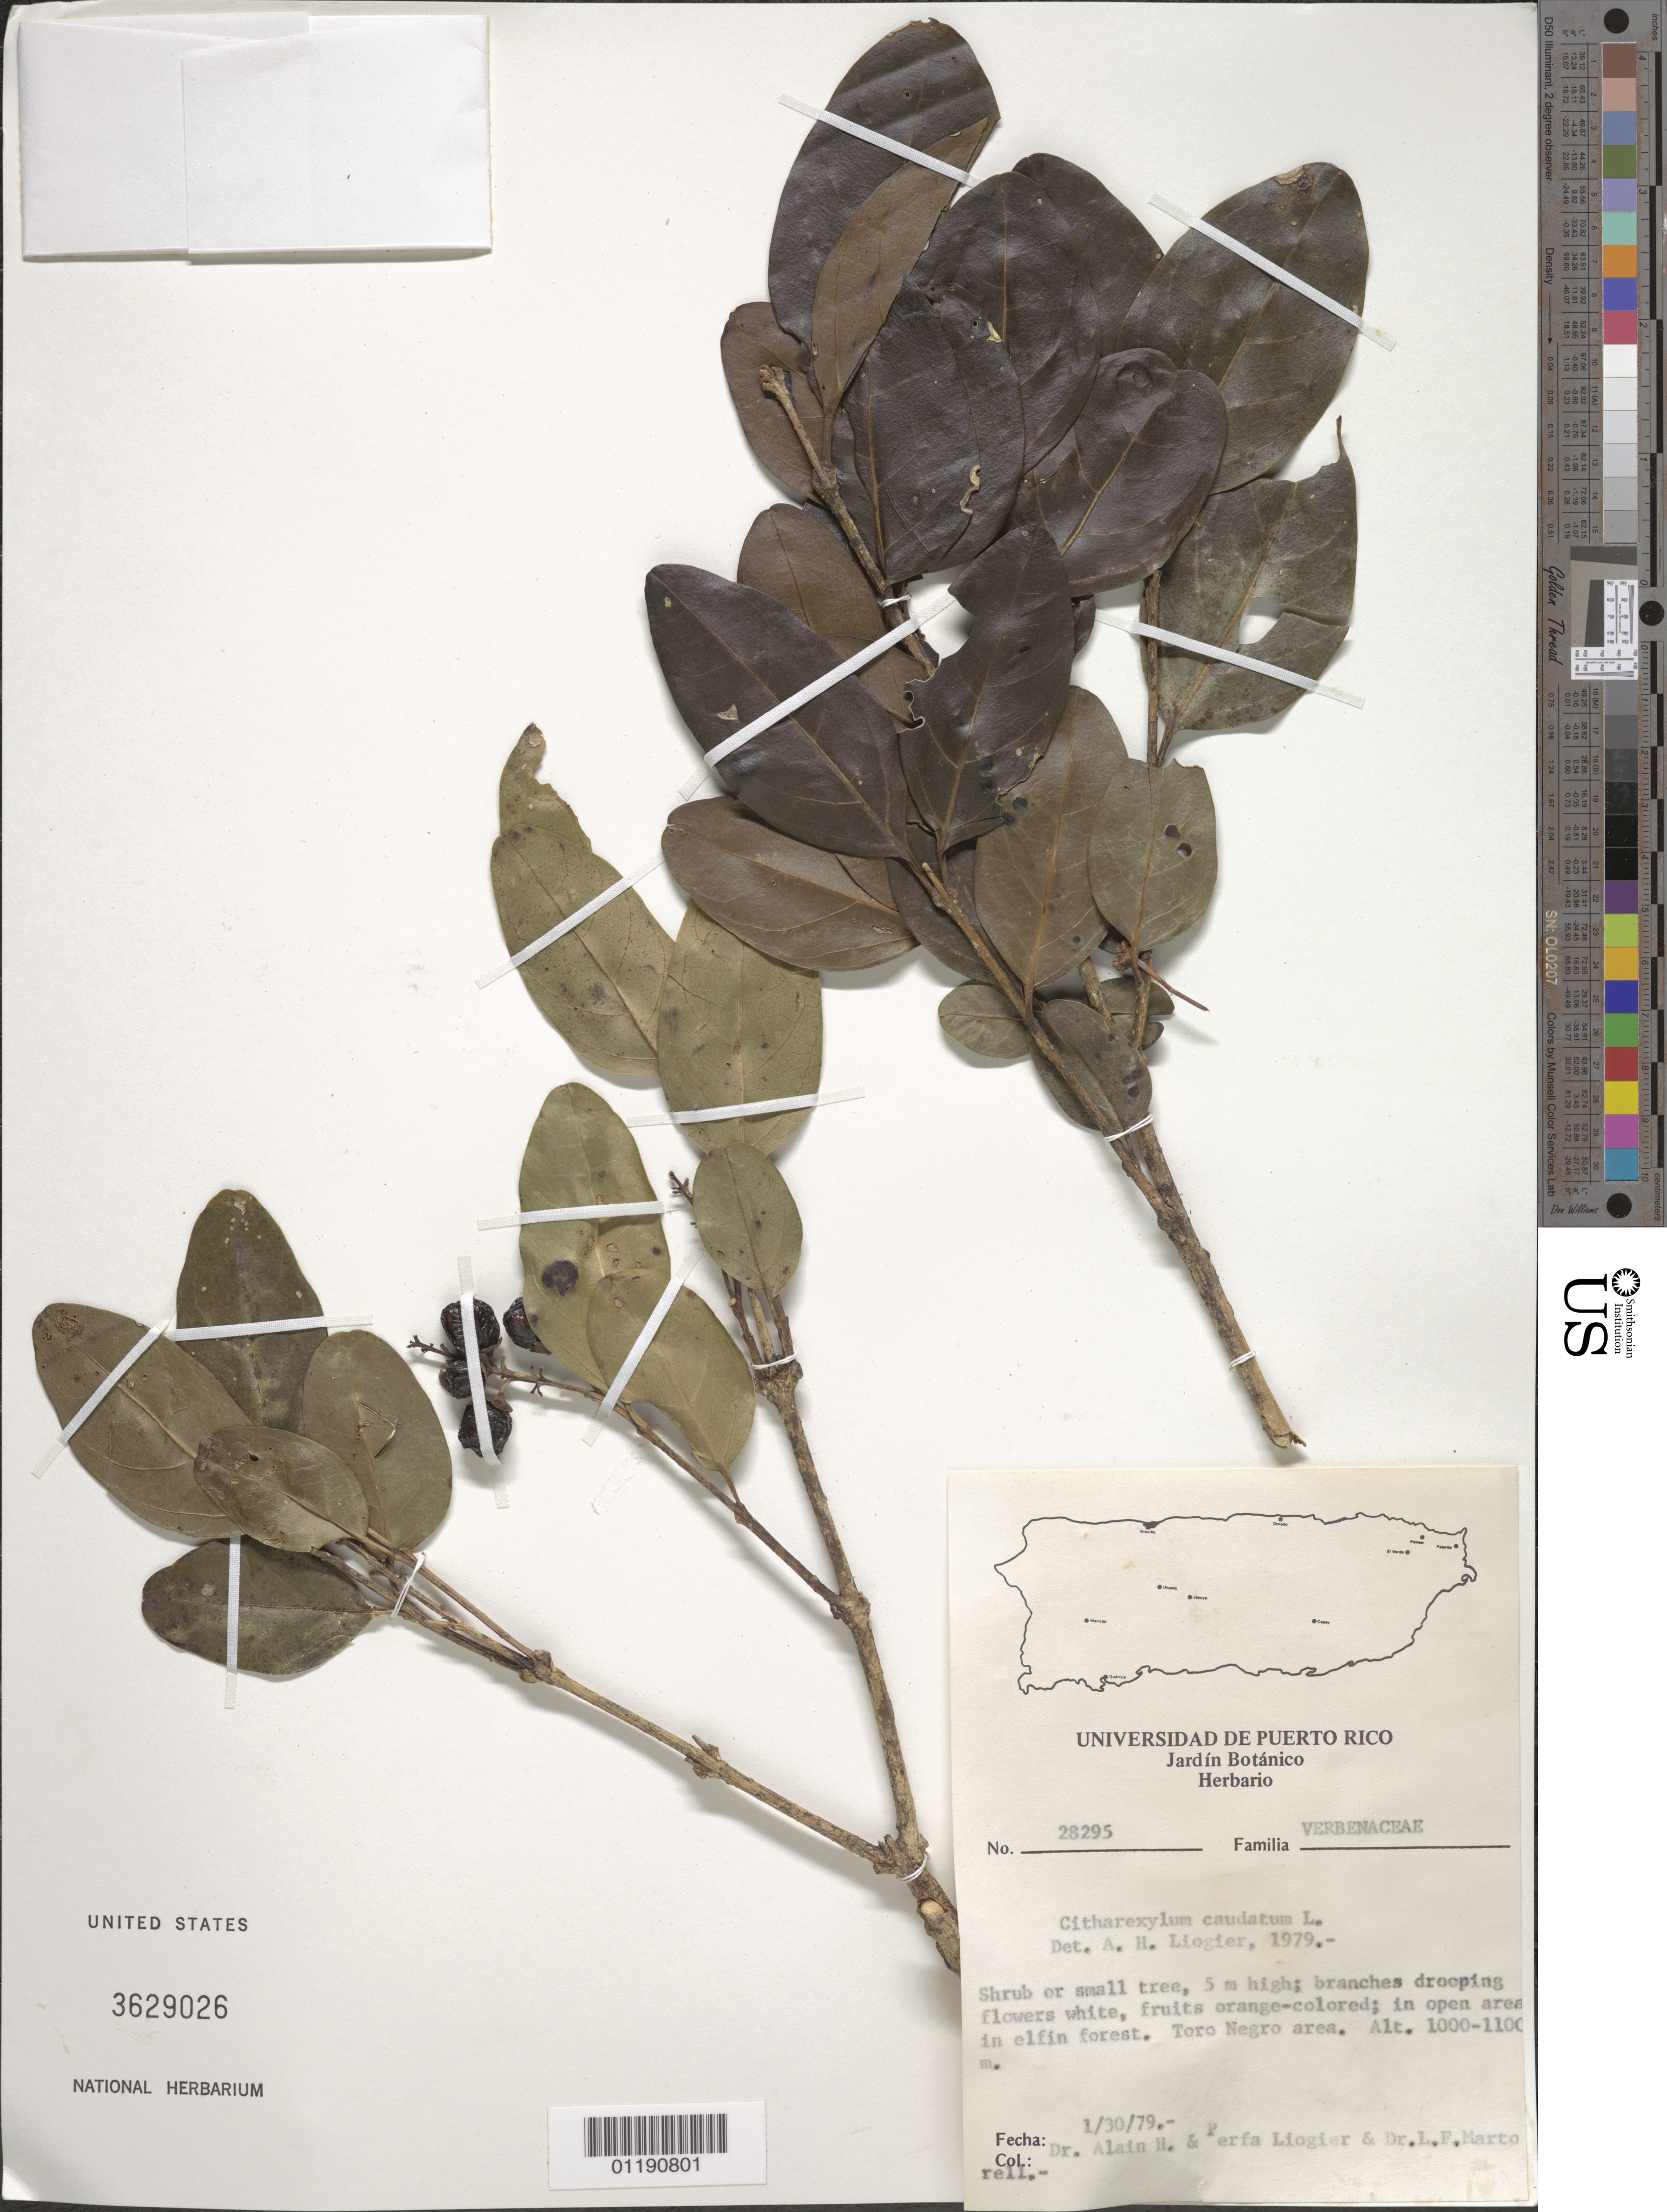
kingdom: Plantae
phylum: Tracheophyta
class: Magnoliopsida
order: Lamiales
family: Verbenaceae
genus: Citharexylum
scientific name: Citharexylum caudatum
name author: L.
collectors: A. H. Liogier, M. P. Liogier & L. Martorell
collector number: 28295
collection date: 1979-01-30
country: Puerto Rico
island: Puerto Rico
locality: Toro Negro area.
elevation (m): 1000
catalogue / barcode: US 3629026